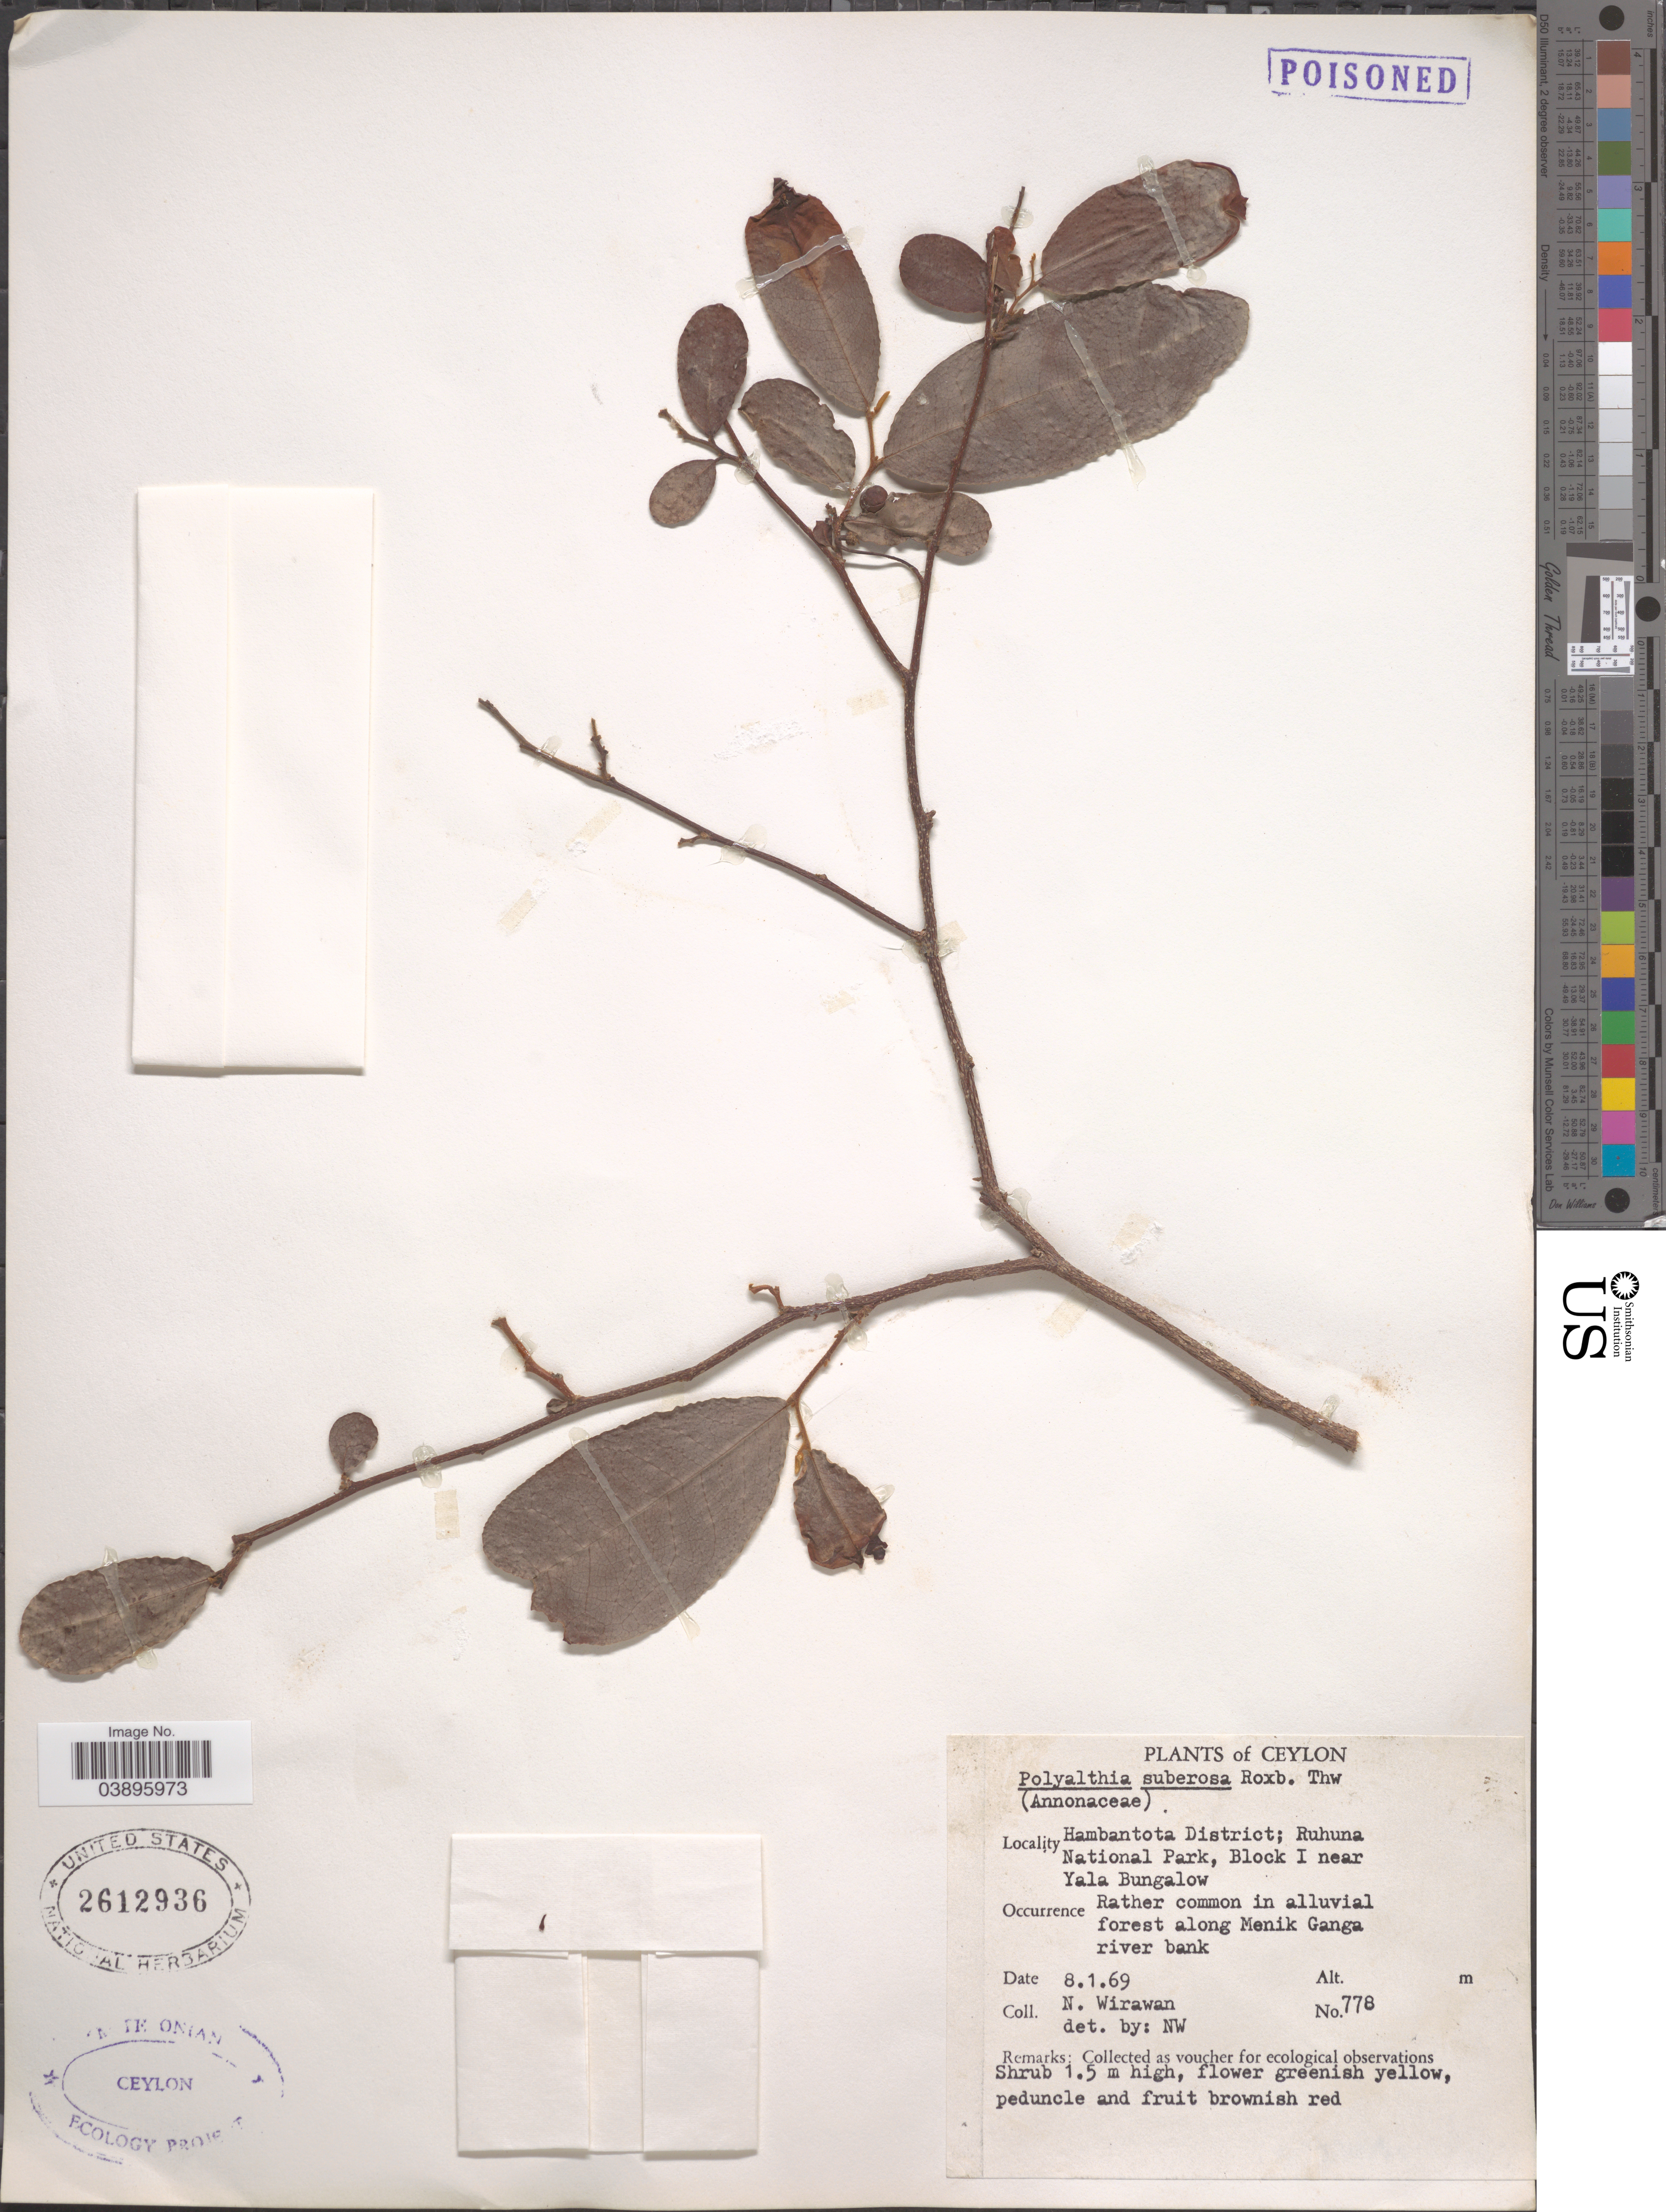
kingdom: Plantae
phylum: Tracheophyta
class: Magnoliopsida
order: Magnoliales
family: Annonaceae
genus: Polyalthia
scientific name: Polyalthia suberosa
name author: (Roxb.) Thwaites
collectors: N. Wirawan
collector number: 778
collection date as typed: Transcribed d/m/y: 8/1/69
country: Sri Lanka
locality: Ceylon. Hambantota District; Ruhuna National Park, Block 1 near Yala Bungalow. Along Menik Ganga river bank.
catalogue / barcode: US 2612936